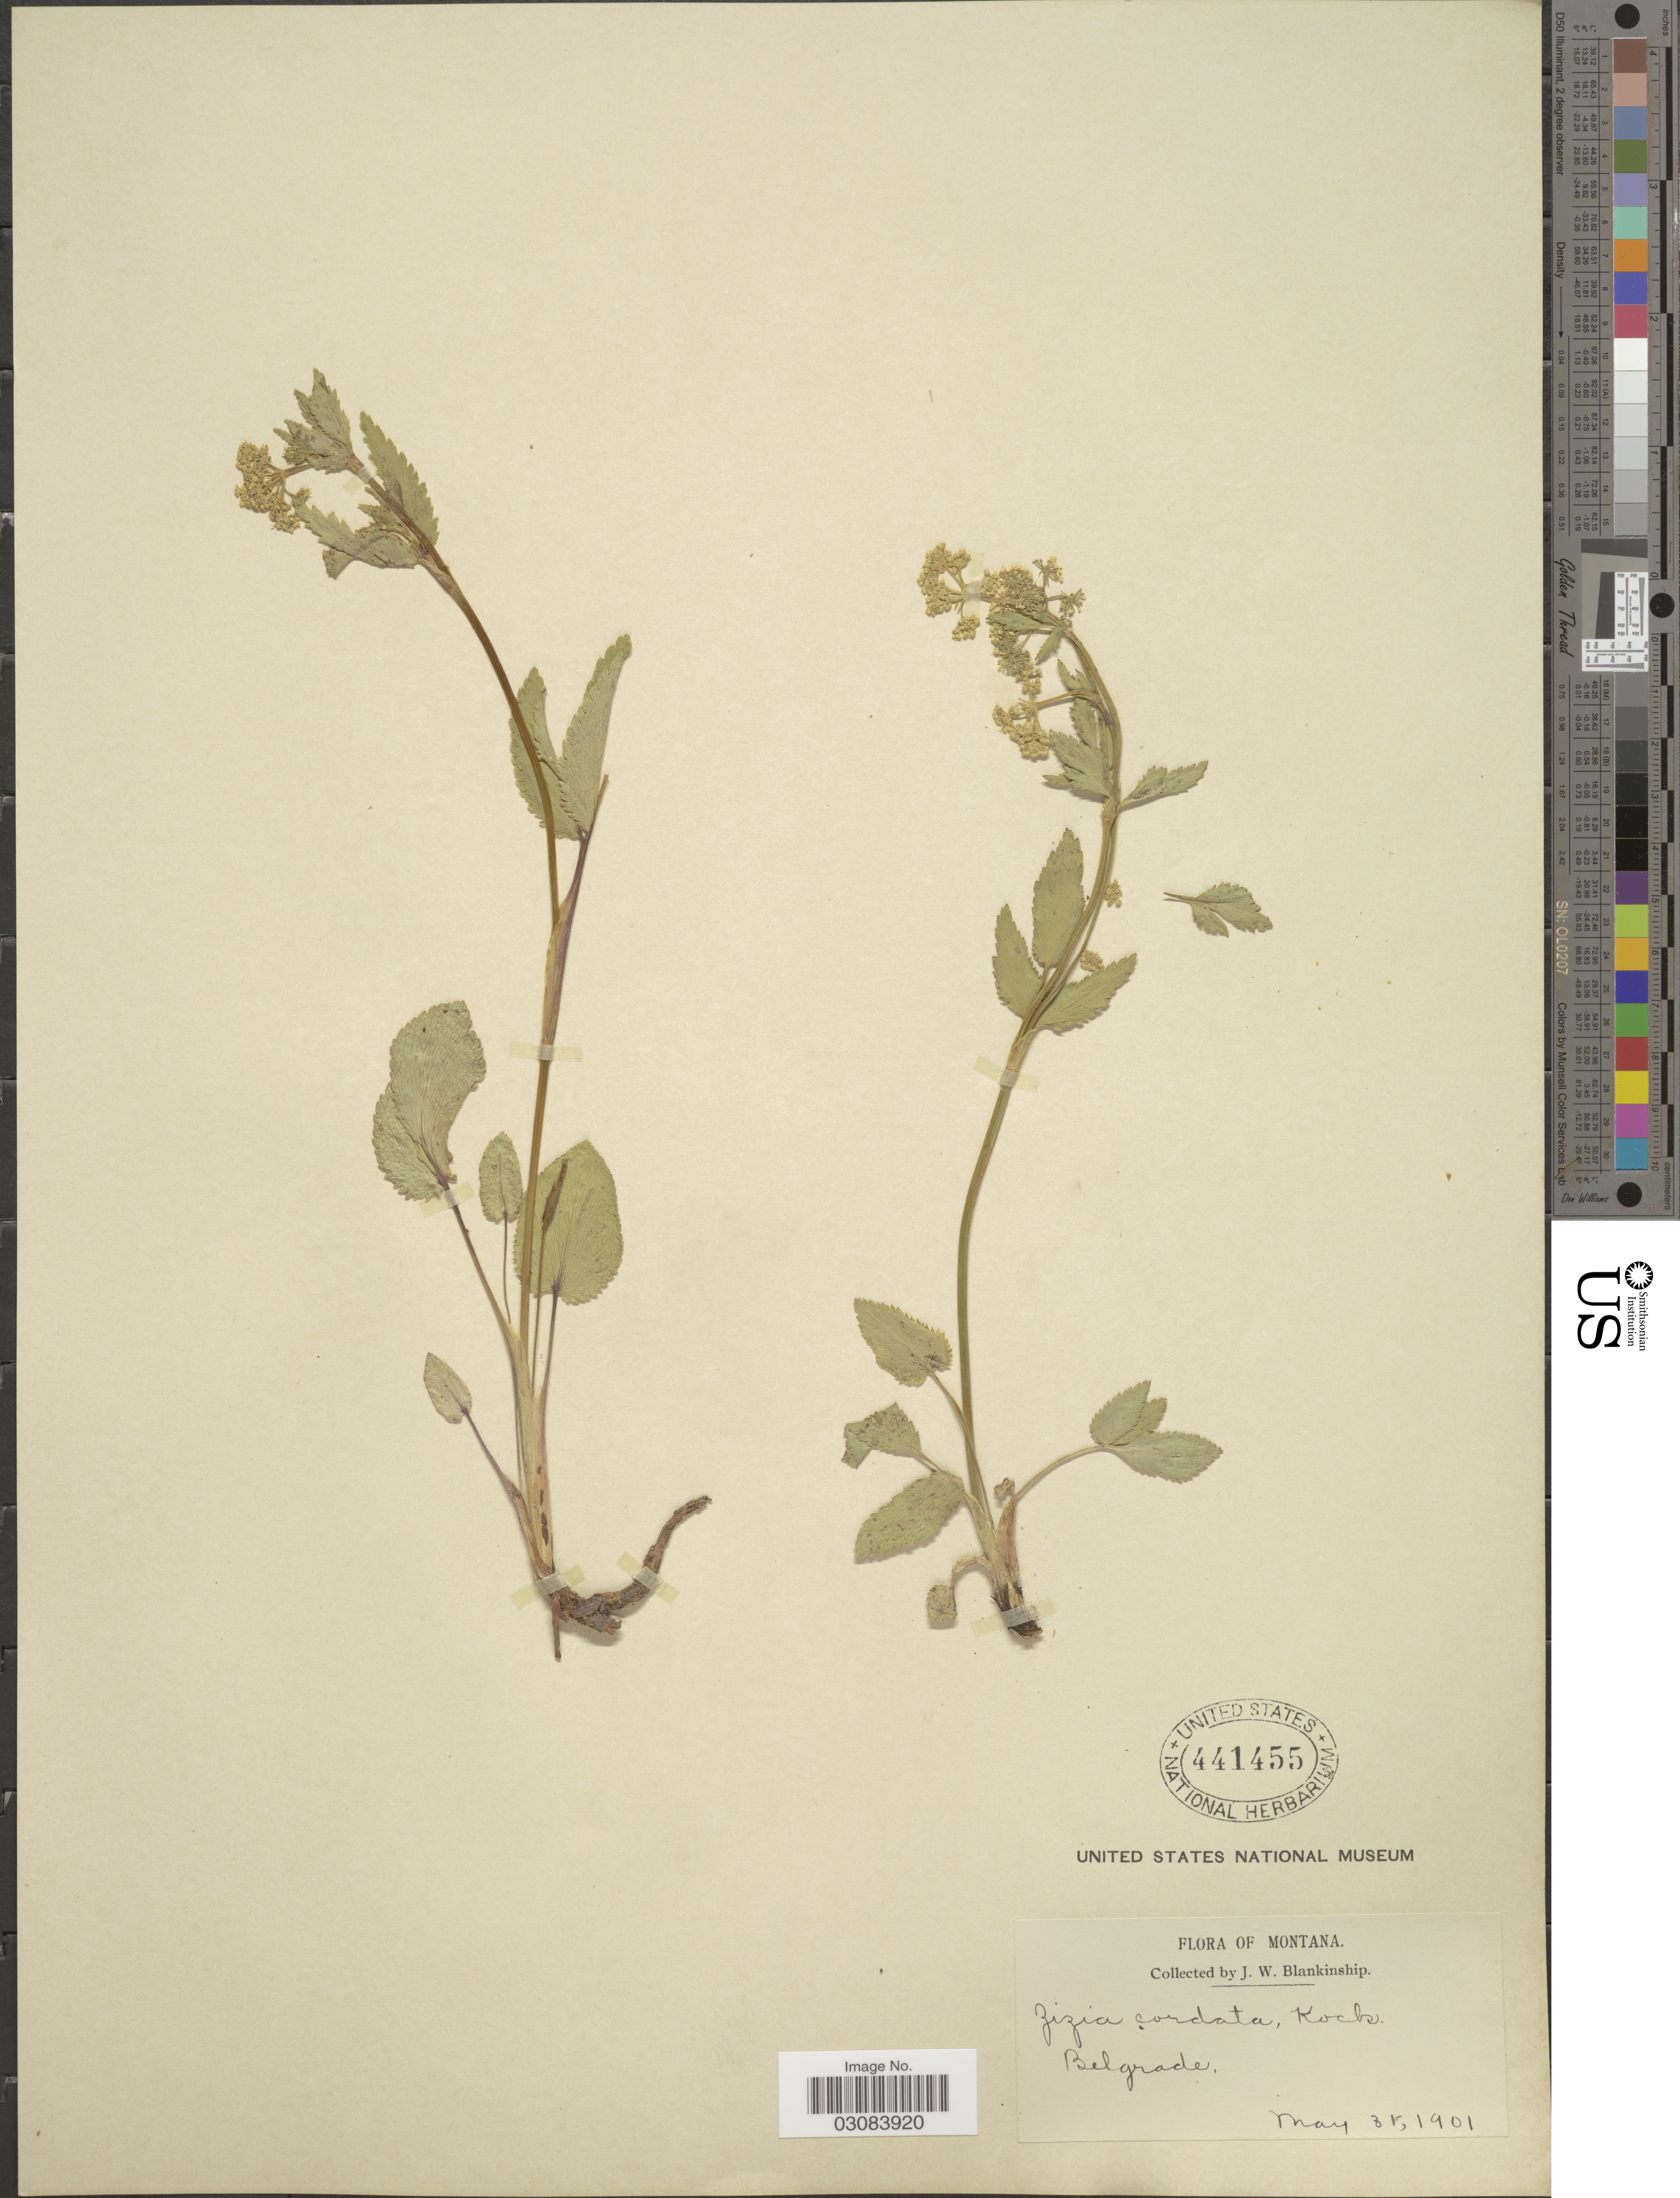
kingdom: Plantae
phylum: Tracheophyta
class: Magnoliopsida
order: Apiales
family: Apiaceae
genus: Zizia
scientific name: Zizia aptera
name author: (A. Gray) Fernald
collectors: J. W. Blankinship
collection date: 1901-05-31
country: United States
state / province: Montana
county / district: Gallatin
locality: Belgrade.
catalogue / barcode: US 441455